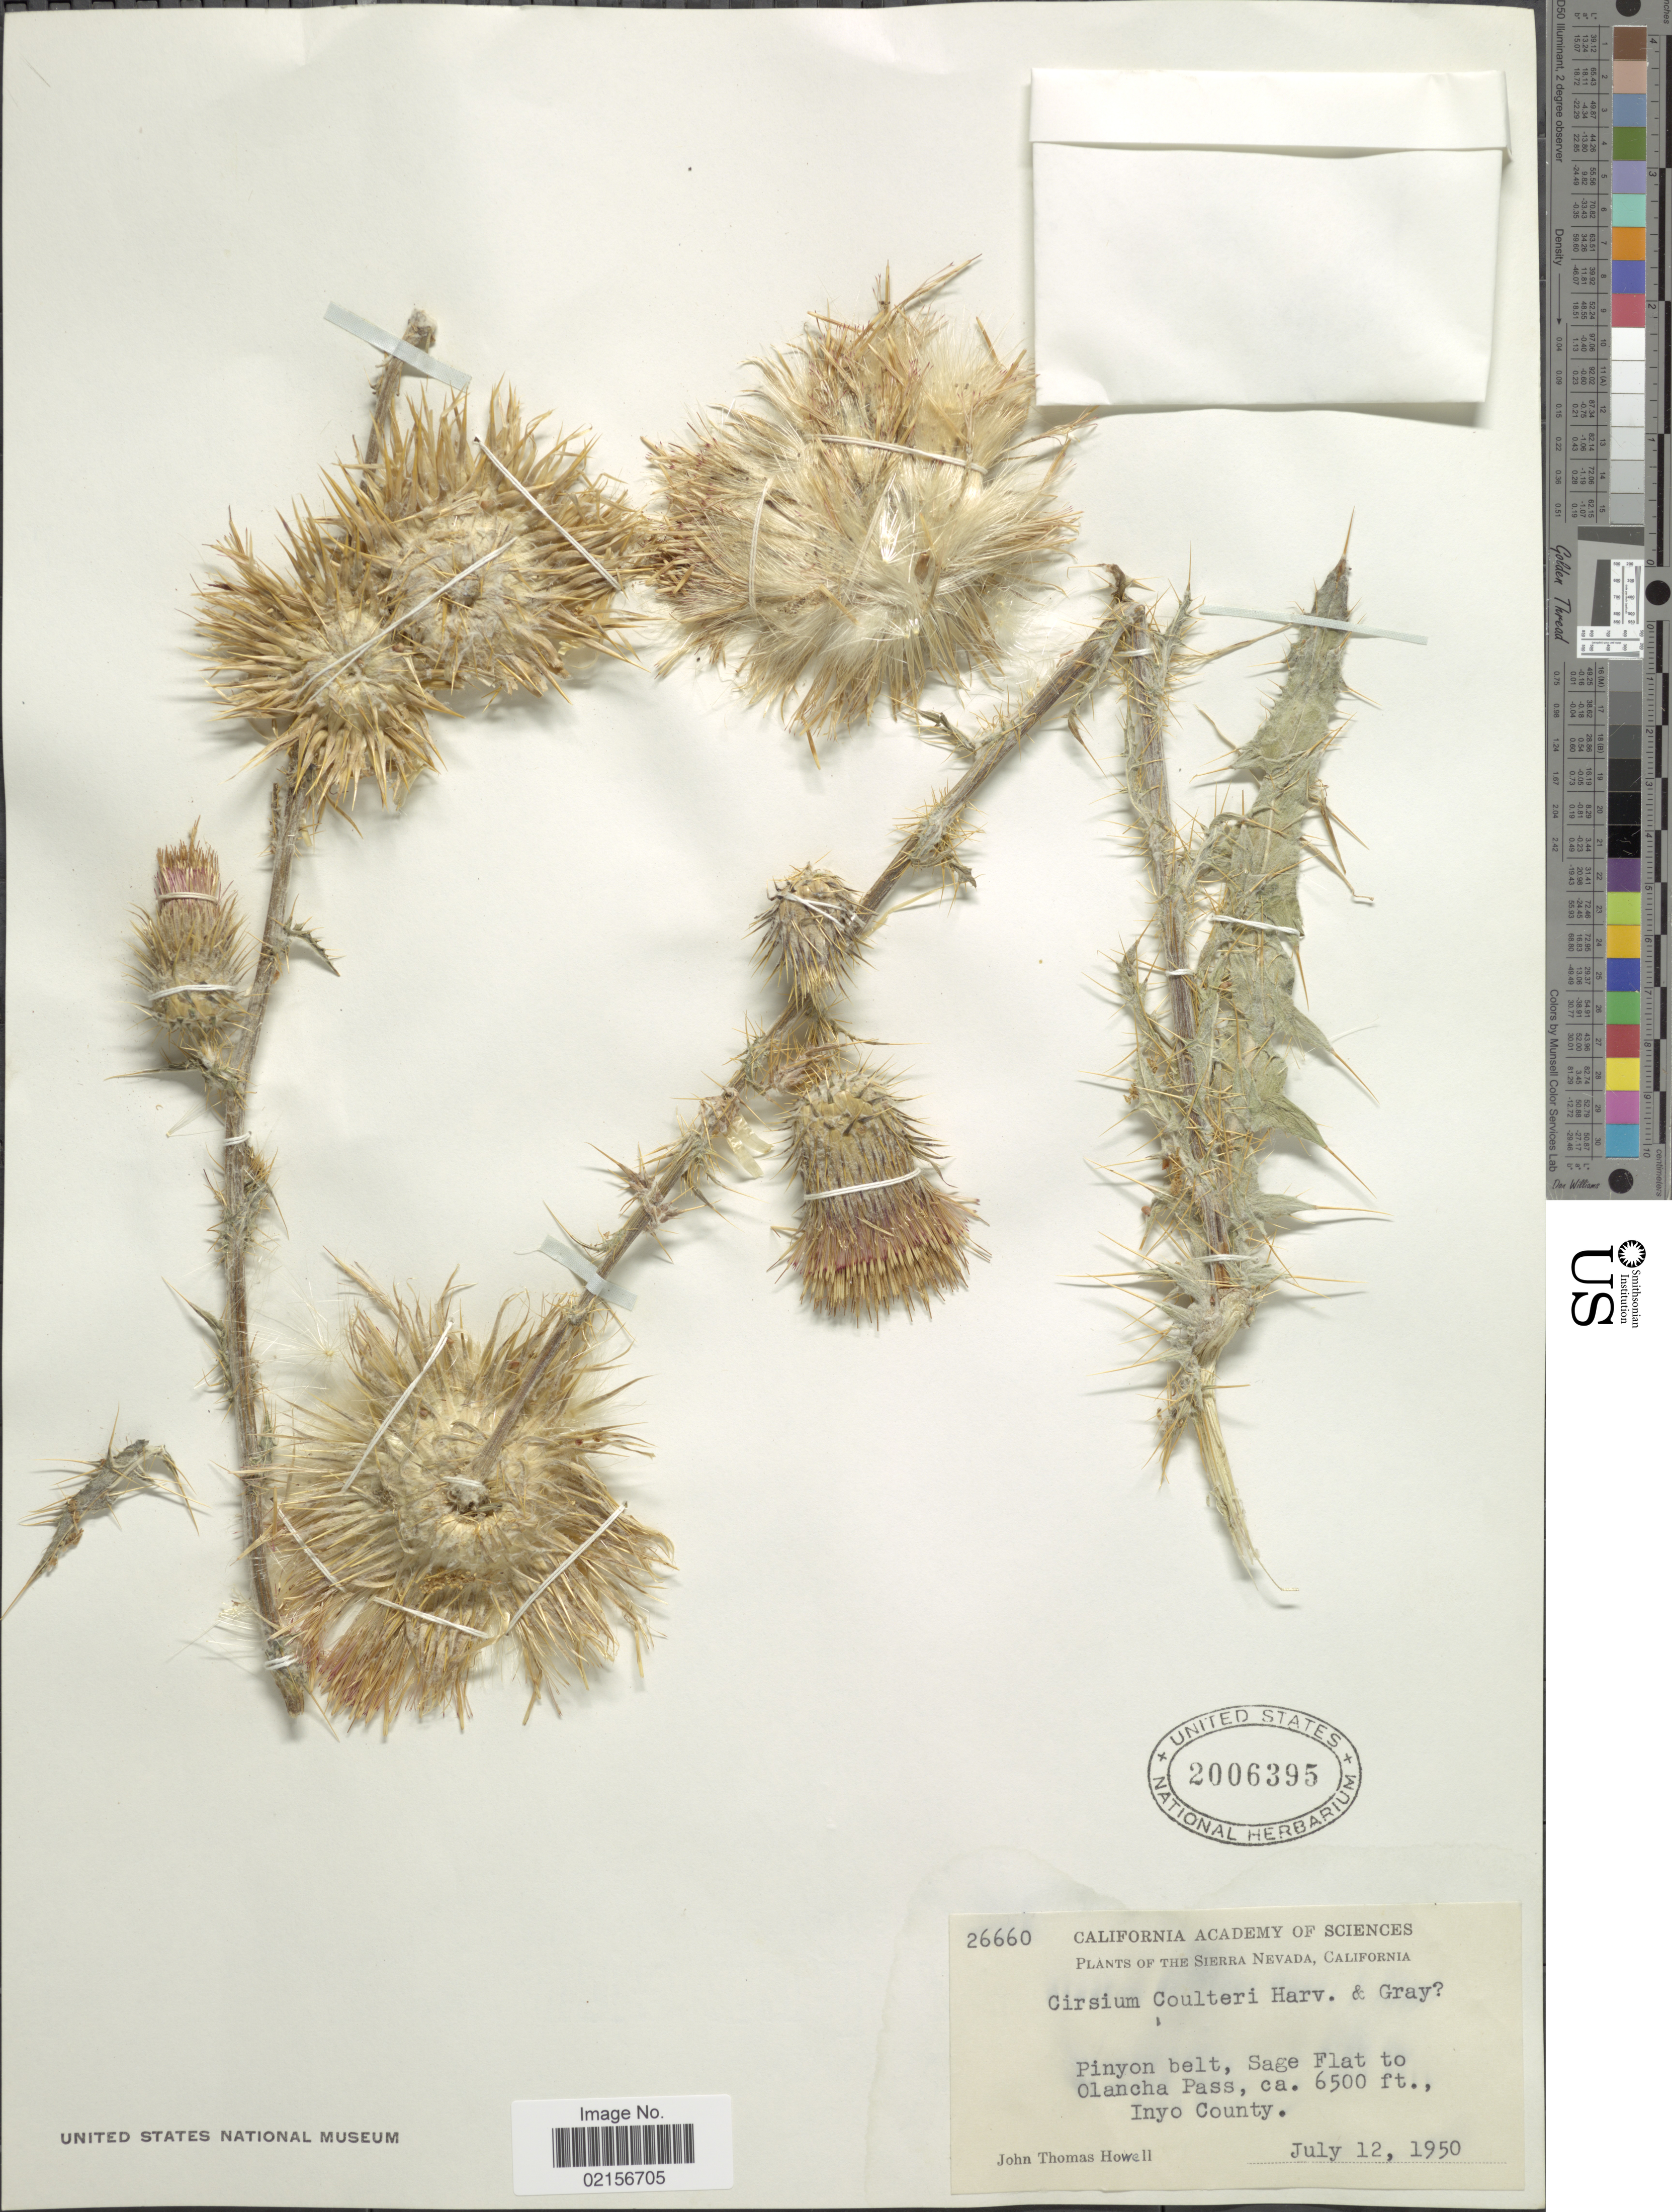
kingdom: Plantae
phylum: Tracheophyta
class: Magnoliopsida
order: Asterales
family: Asteraceae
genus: Cirsium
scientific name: Cirsium occidentale var. coulteri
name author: (Harv. & A. Gray) Jeps.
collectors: J. T. Howell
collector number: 26660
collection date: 1950-07-12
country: United States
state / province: California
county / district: Inyo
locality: The Sierra Nevada, Pinyon belt, Sage Flat to Olancha Pass, Inyo County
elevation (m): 1981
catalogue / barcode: US 2006395